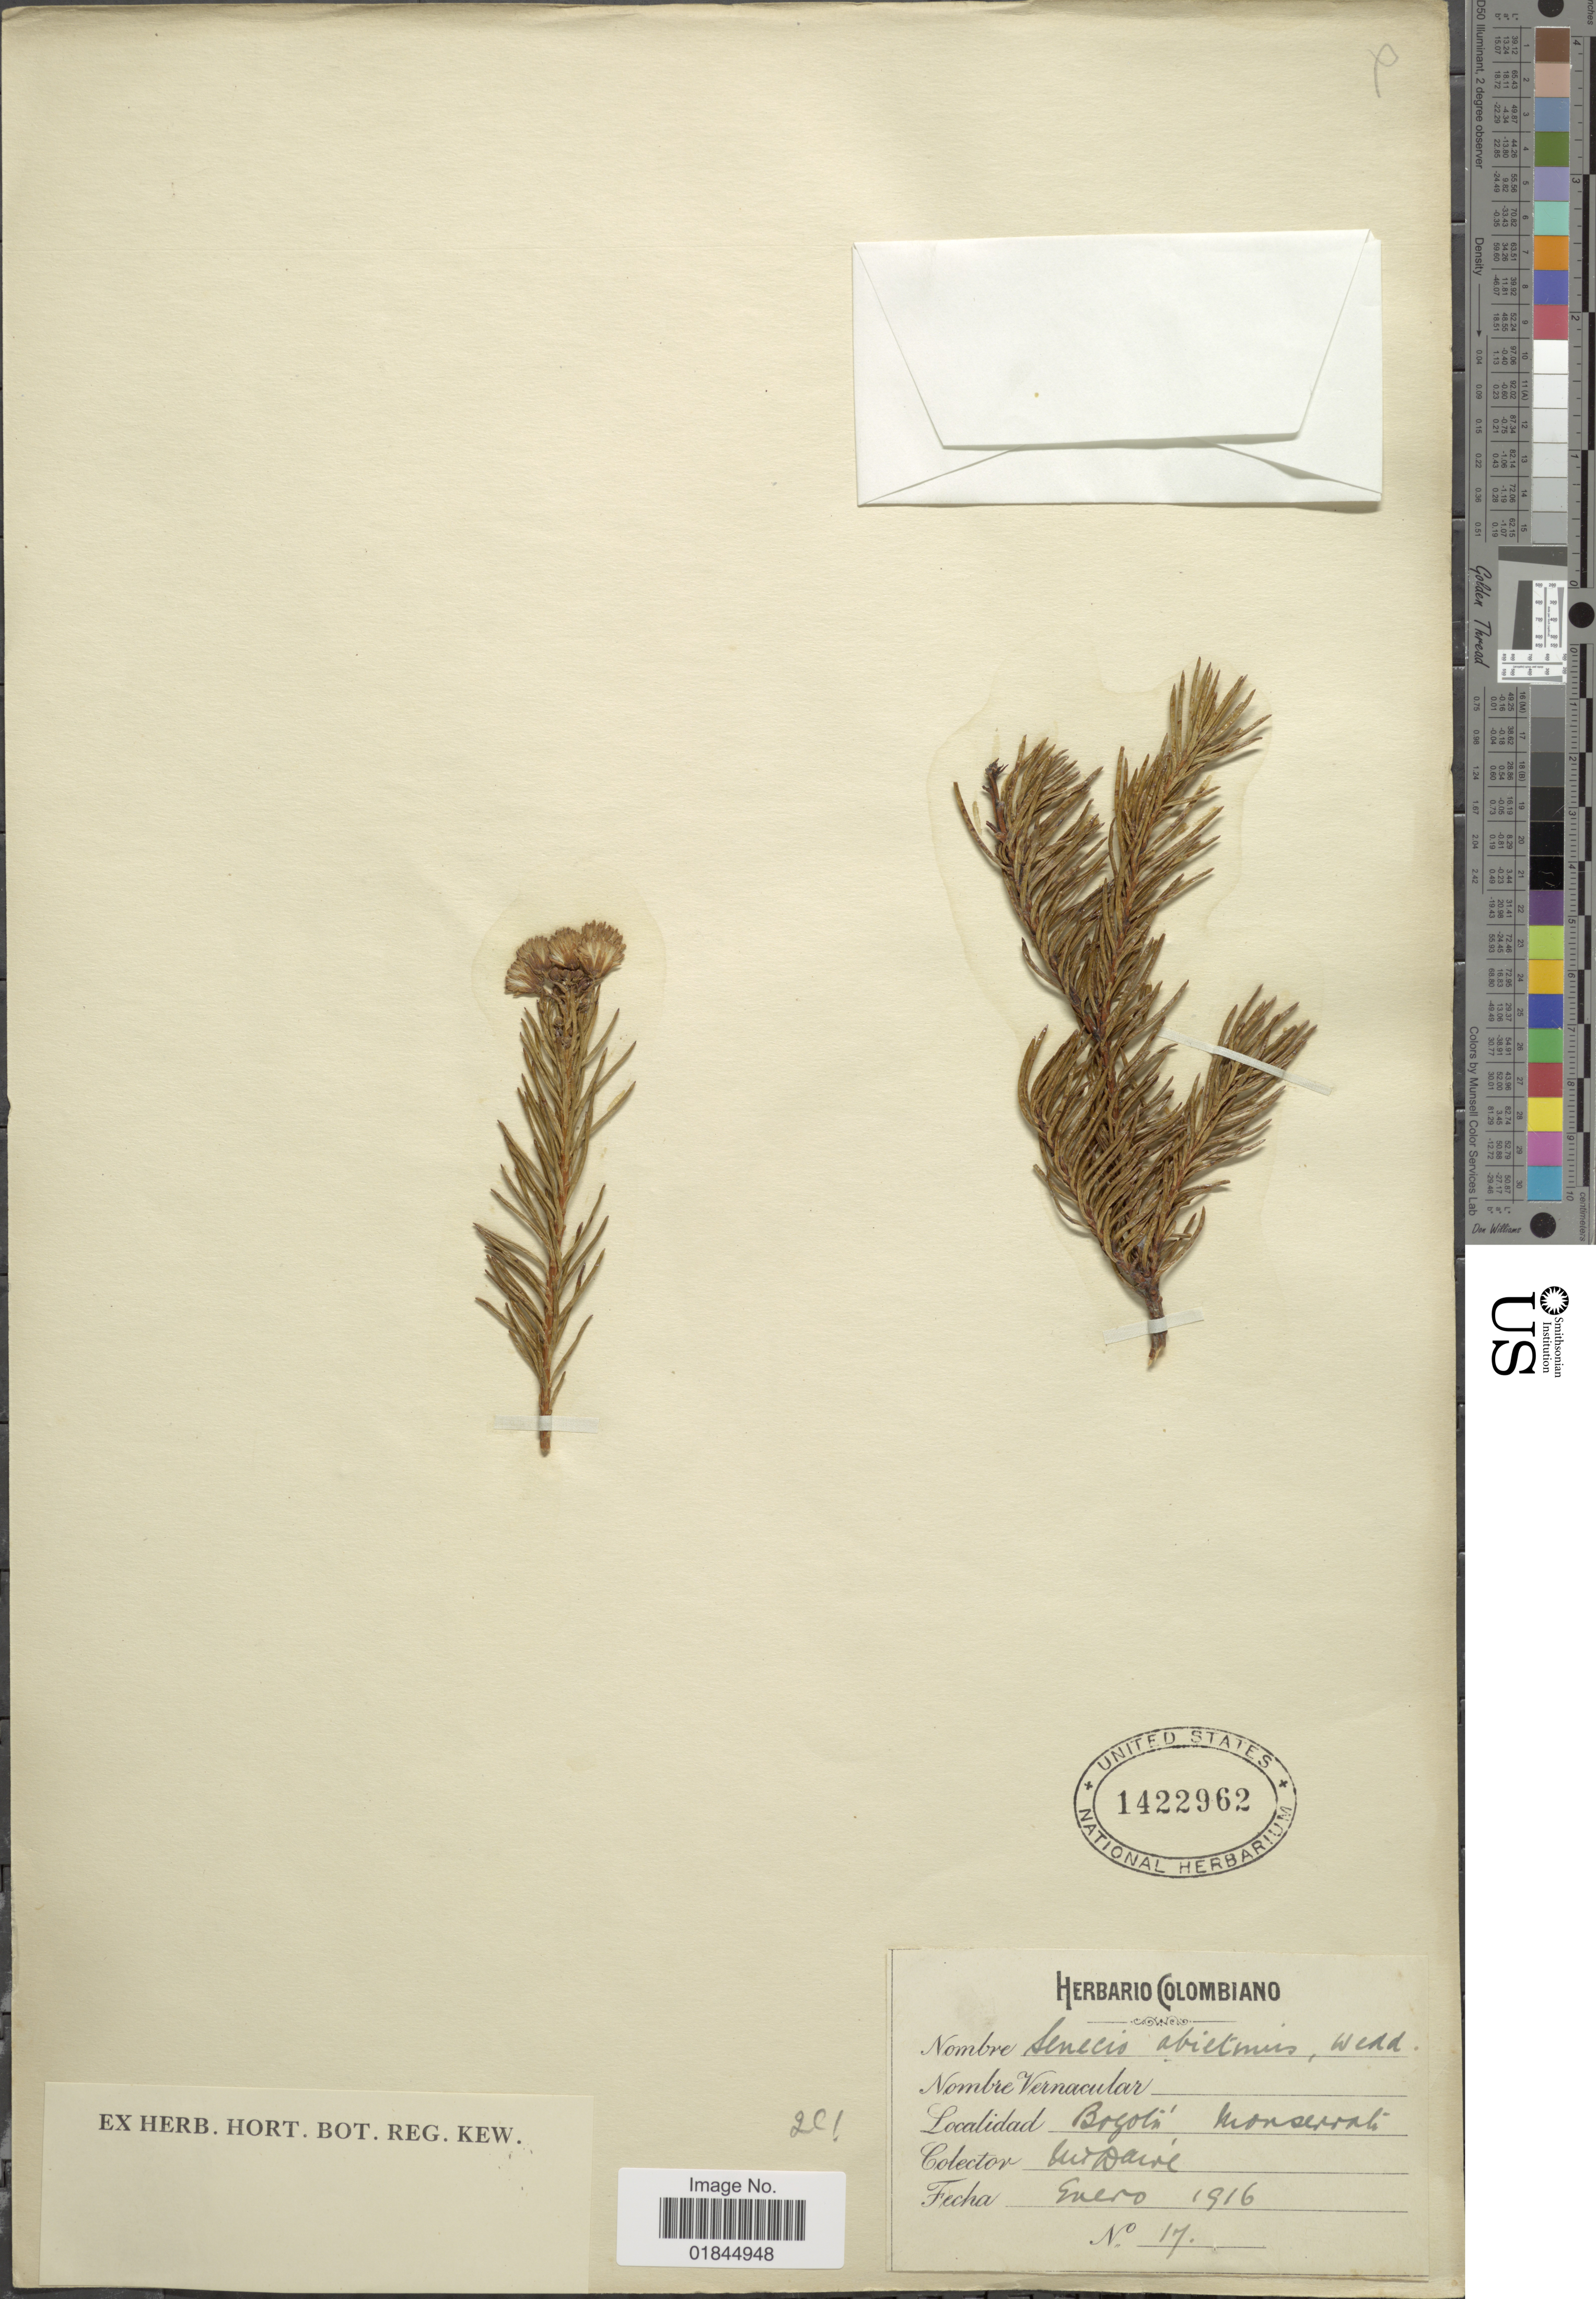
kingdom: Plantae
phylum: Tracheophyta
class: Magnoliopsida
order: Asterales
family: Asteraceae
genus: Pentacalia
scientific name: Pentacalia abietina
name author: (Willd. ex Wedd.) Cuatrec.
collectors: M. T. Dawe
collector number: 17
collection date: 1916-01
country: Colombia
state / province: Bogota D.C.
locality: Monserrate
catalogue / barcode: US 1422962